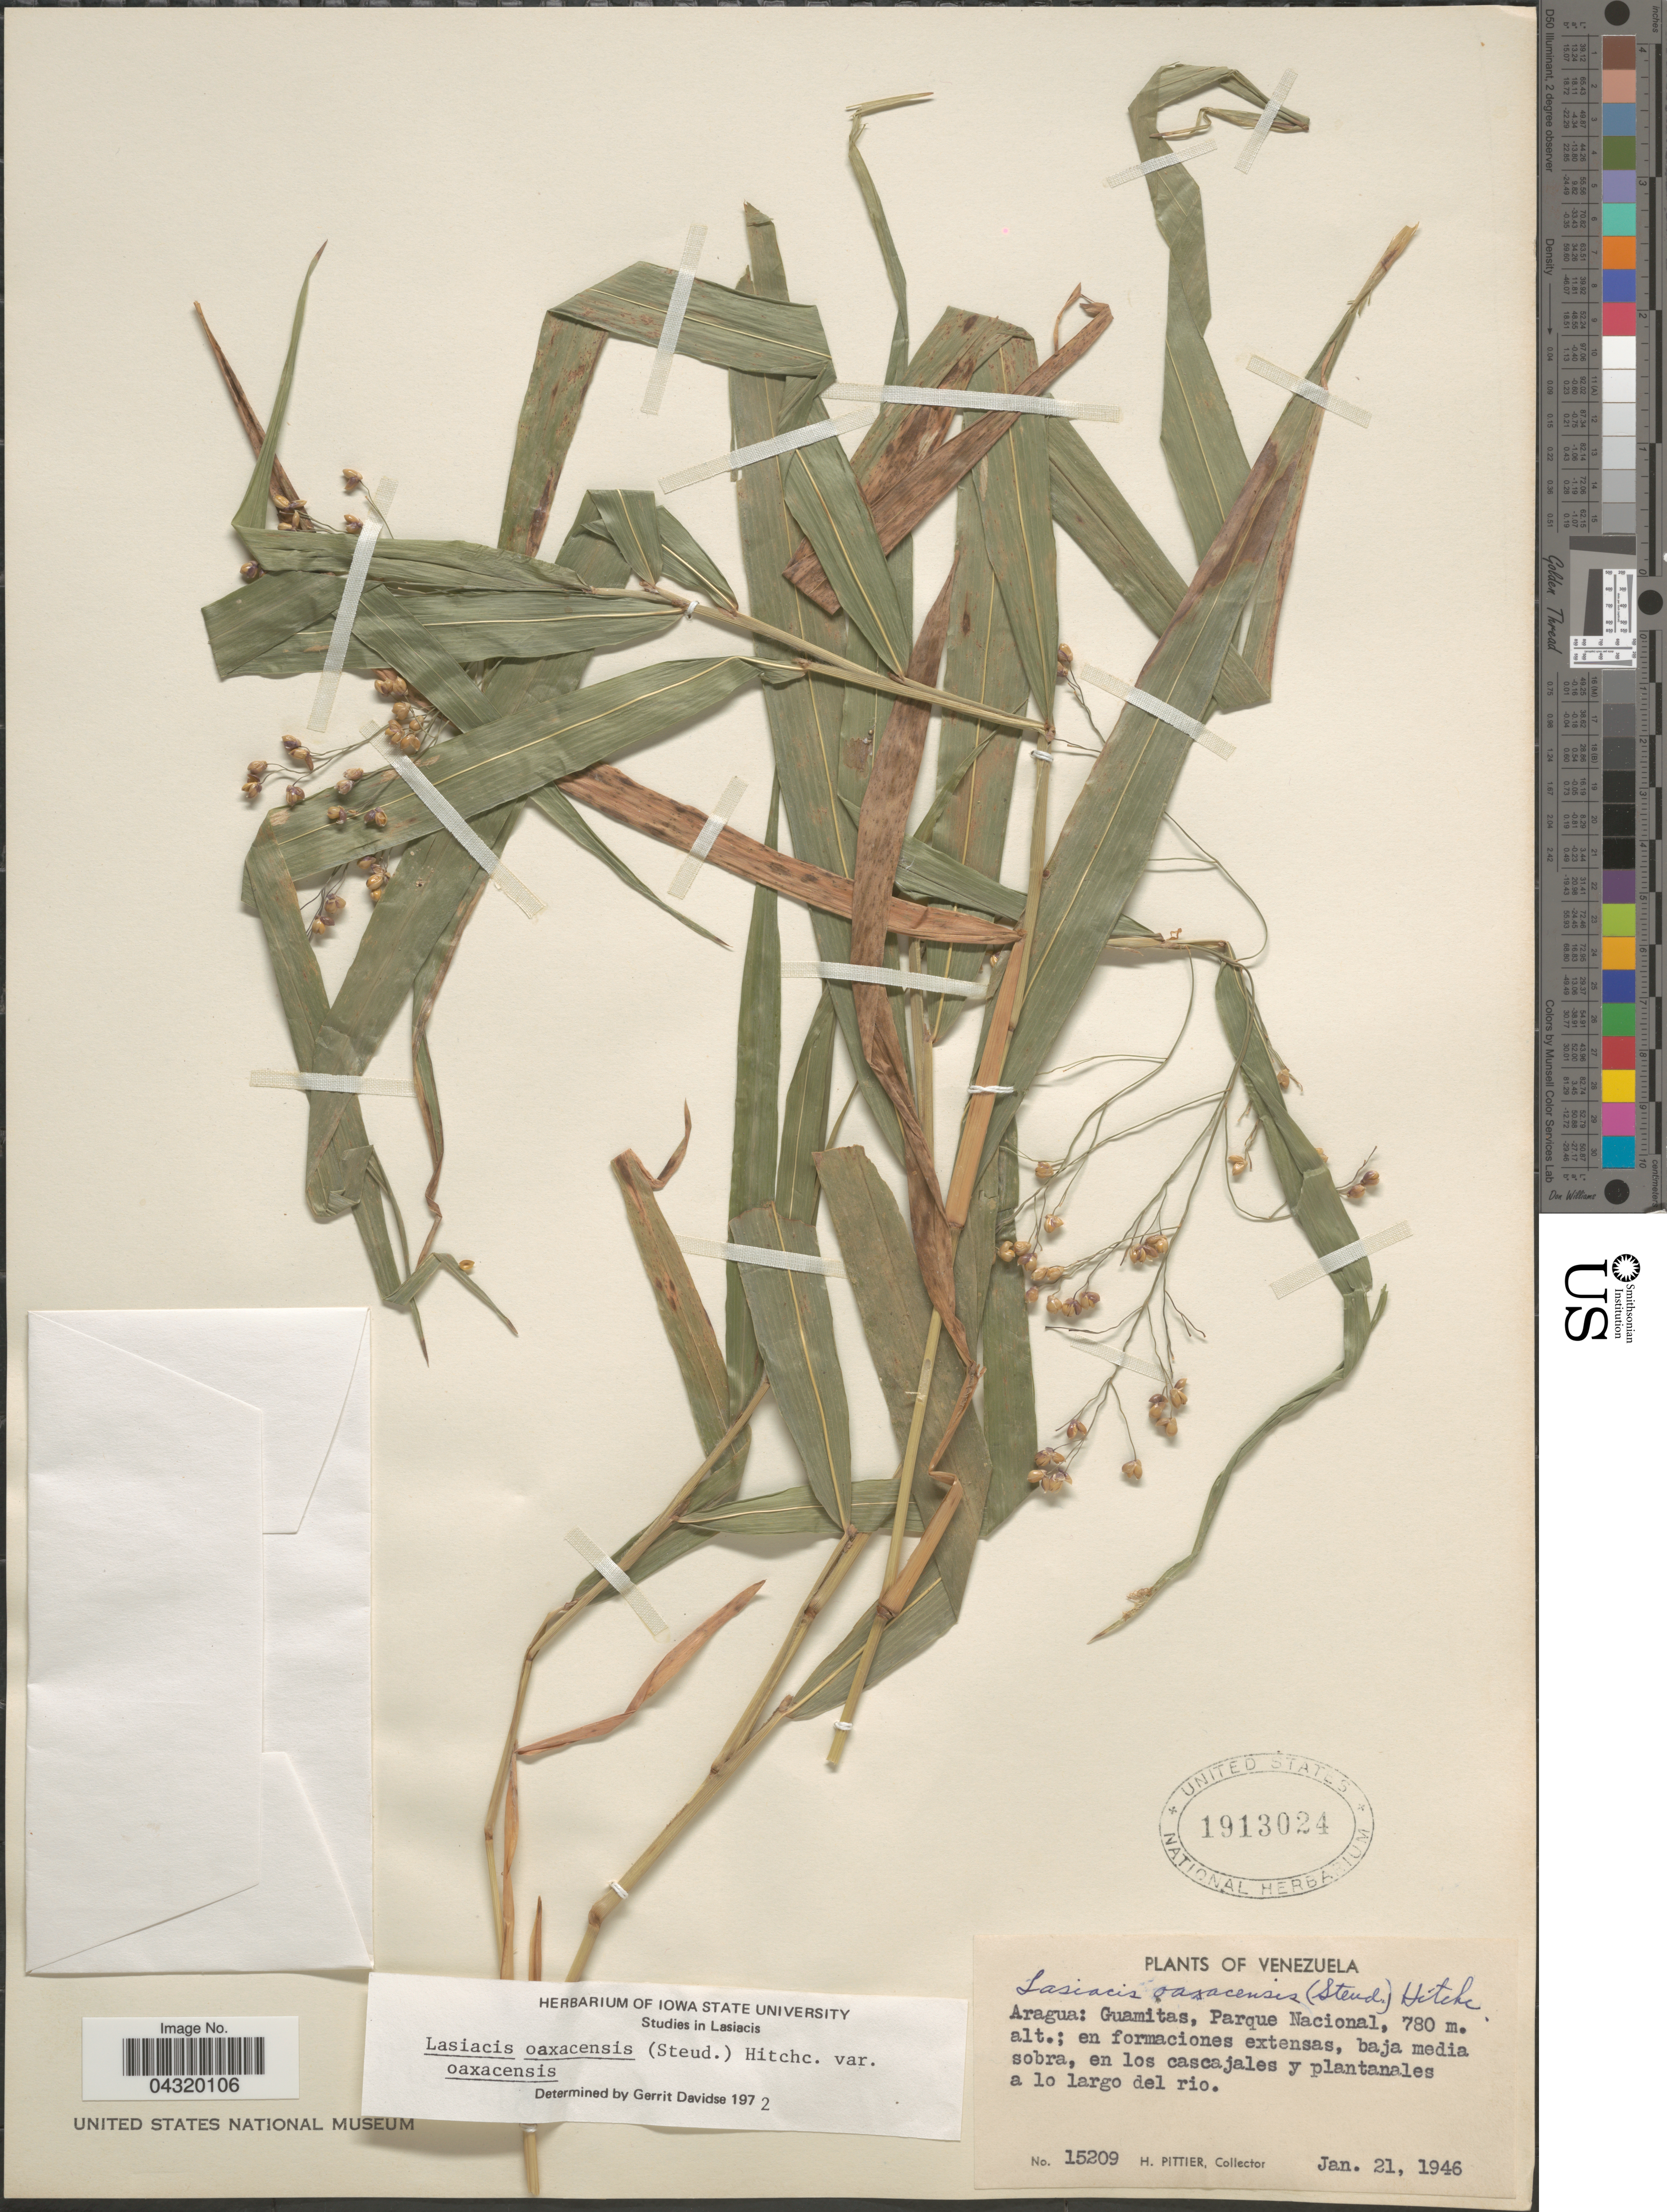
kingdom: Plantae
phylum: Tracheophyta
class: Liliopsida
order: Poales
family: Poaceae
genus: Lasiacis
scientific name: Lasiacis oaxacensis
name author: (Steud.) Hitchc.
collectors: H. F. Pittier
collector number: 15209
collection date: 1946-01-21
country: Venezuela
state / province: Aragua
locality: Guamitas, Parque Nacional.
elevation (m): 780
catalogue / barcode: US 1913024